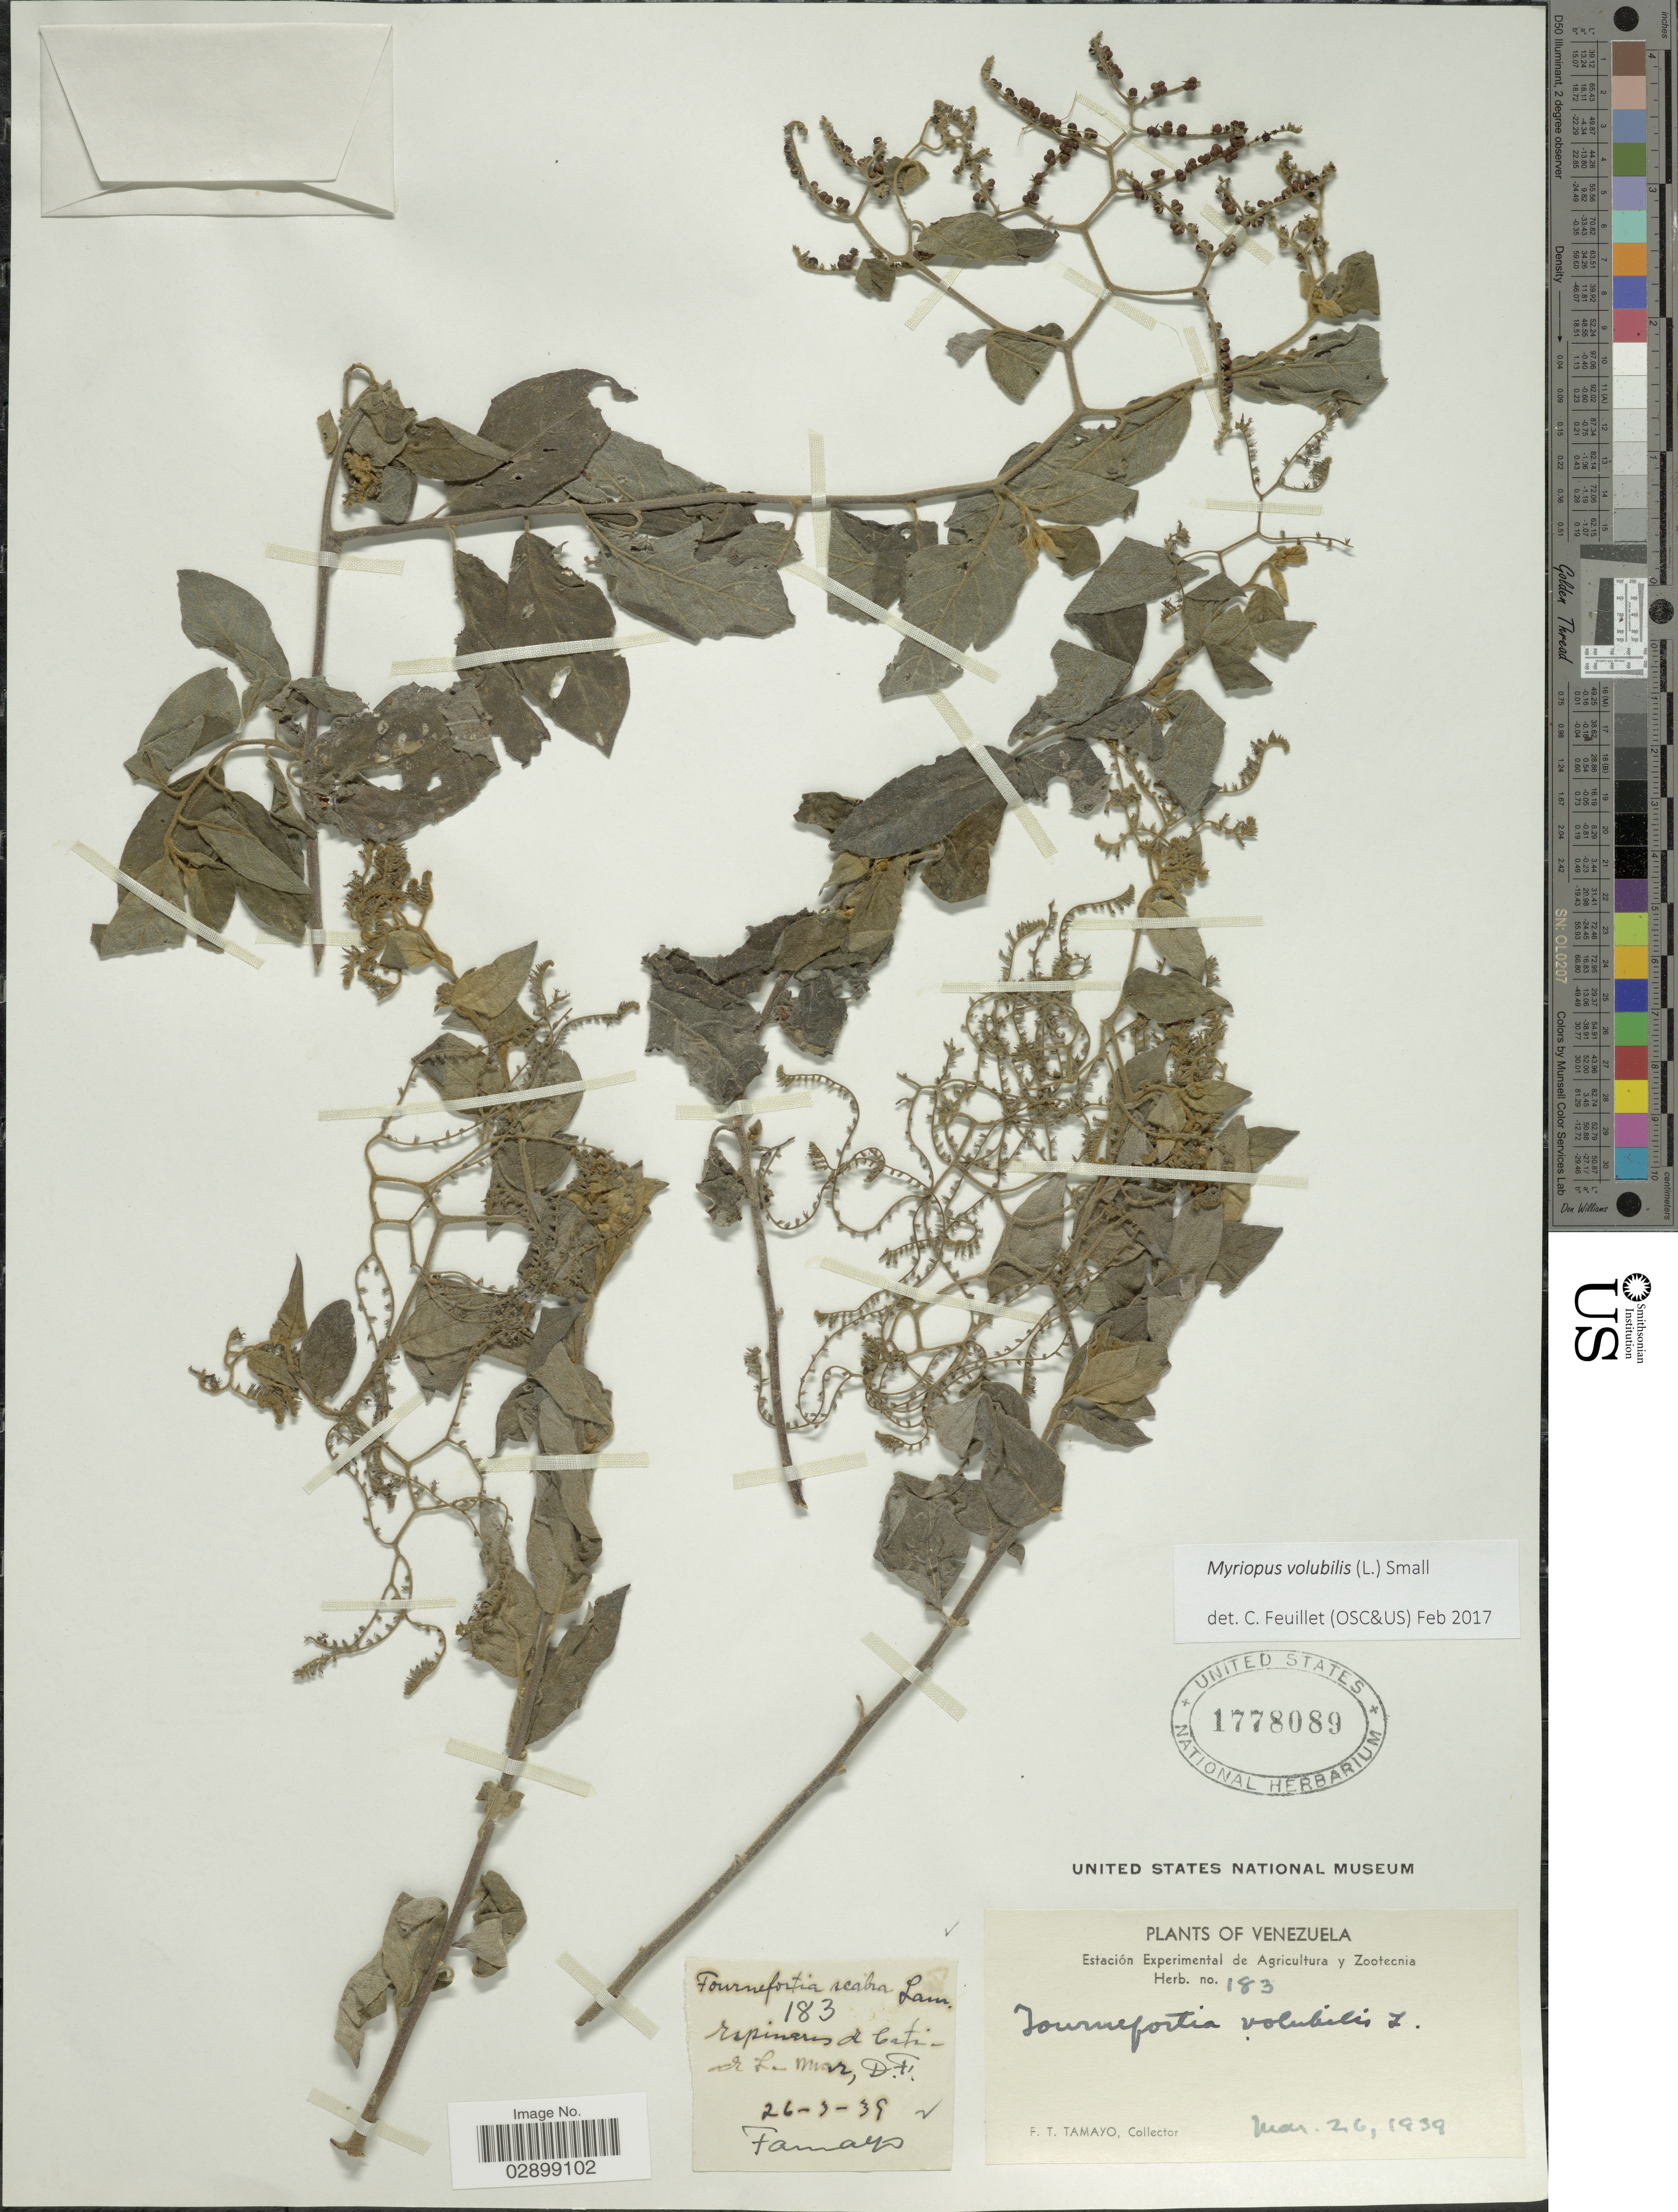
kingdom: Plantae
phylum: Tracheophyta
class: Magnoliopsida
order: Boraginales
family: Heliotropiaceae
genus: Myriopus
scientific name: Myriopus volubilis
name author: (L.) Small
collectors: F. Tamayo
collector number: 183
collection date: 1939-03-26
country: Venezuela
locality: Ripinares de Catin de la mar, D.F. [interpreted]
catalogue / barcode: US 1778089